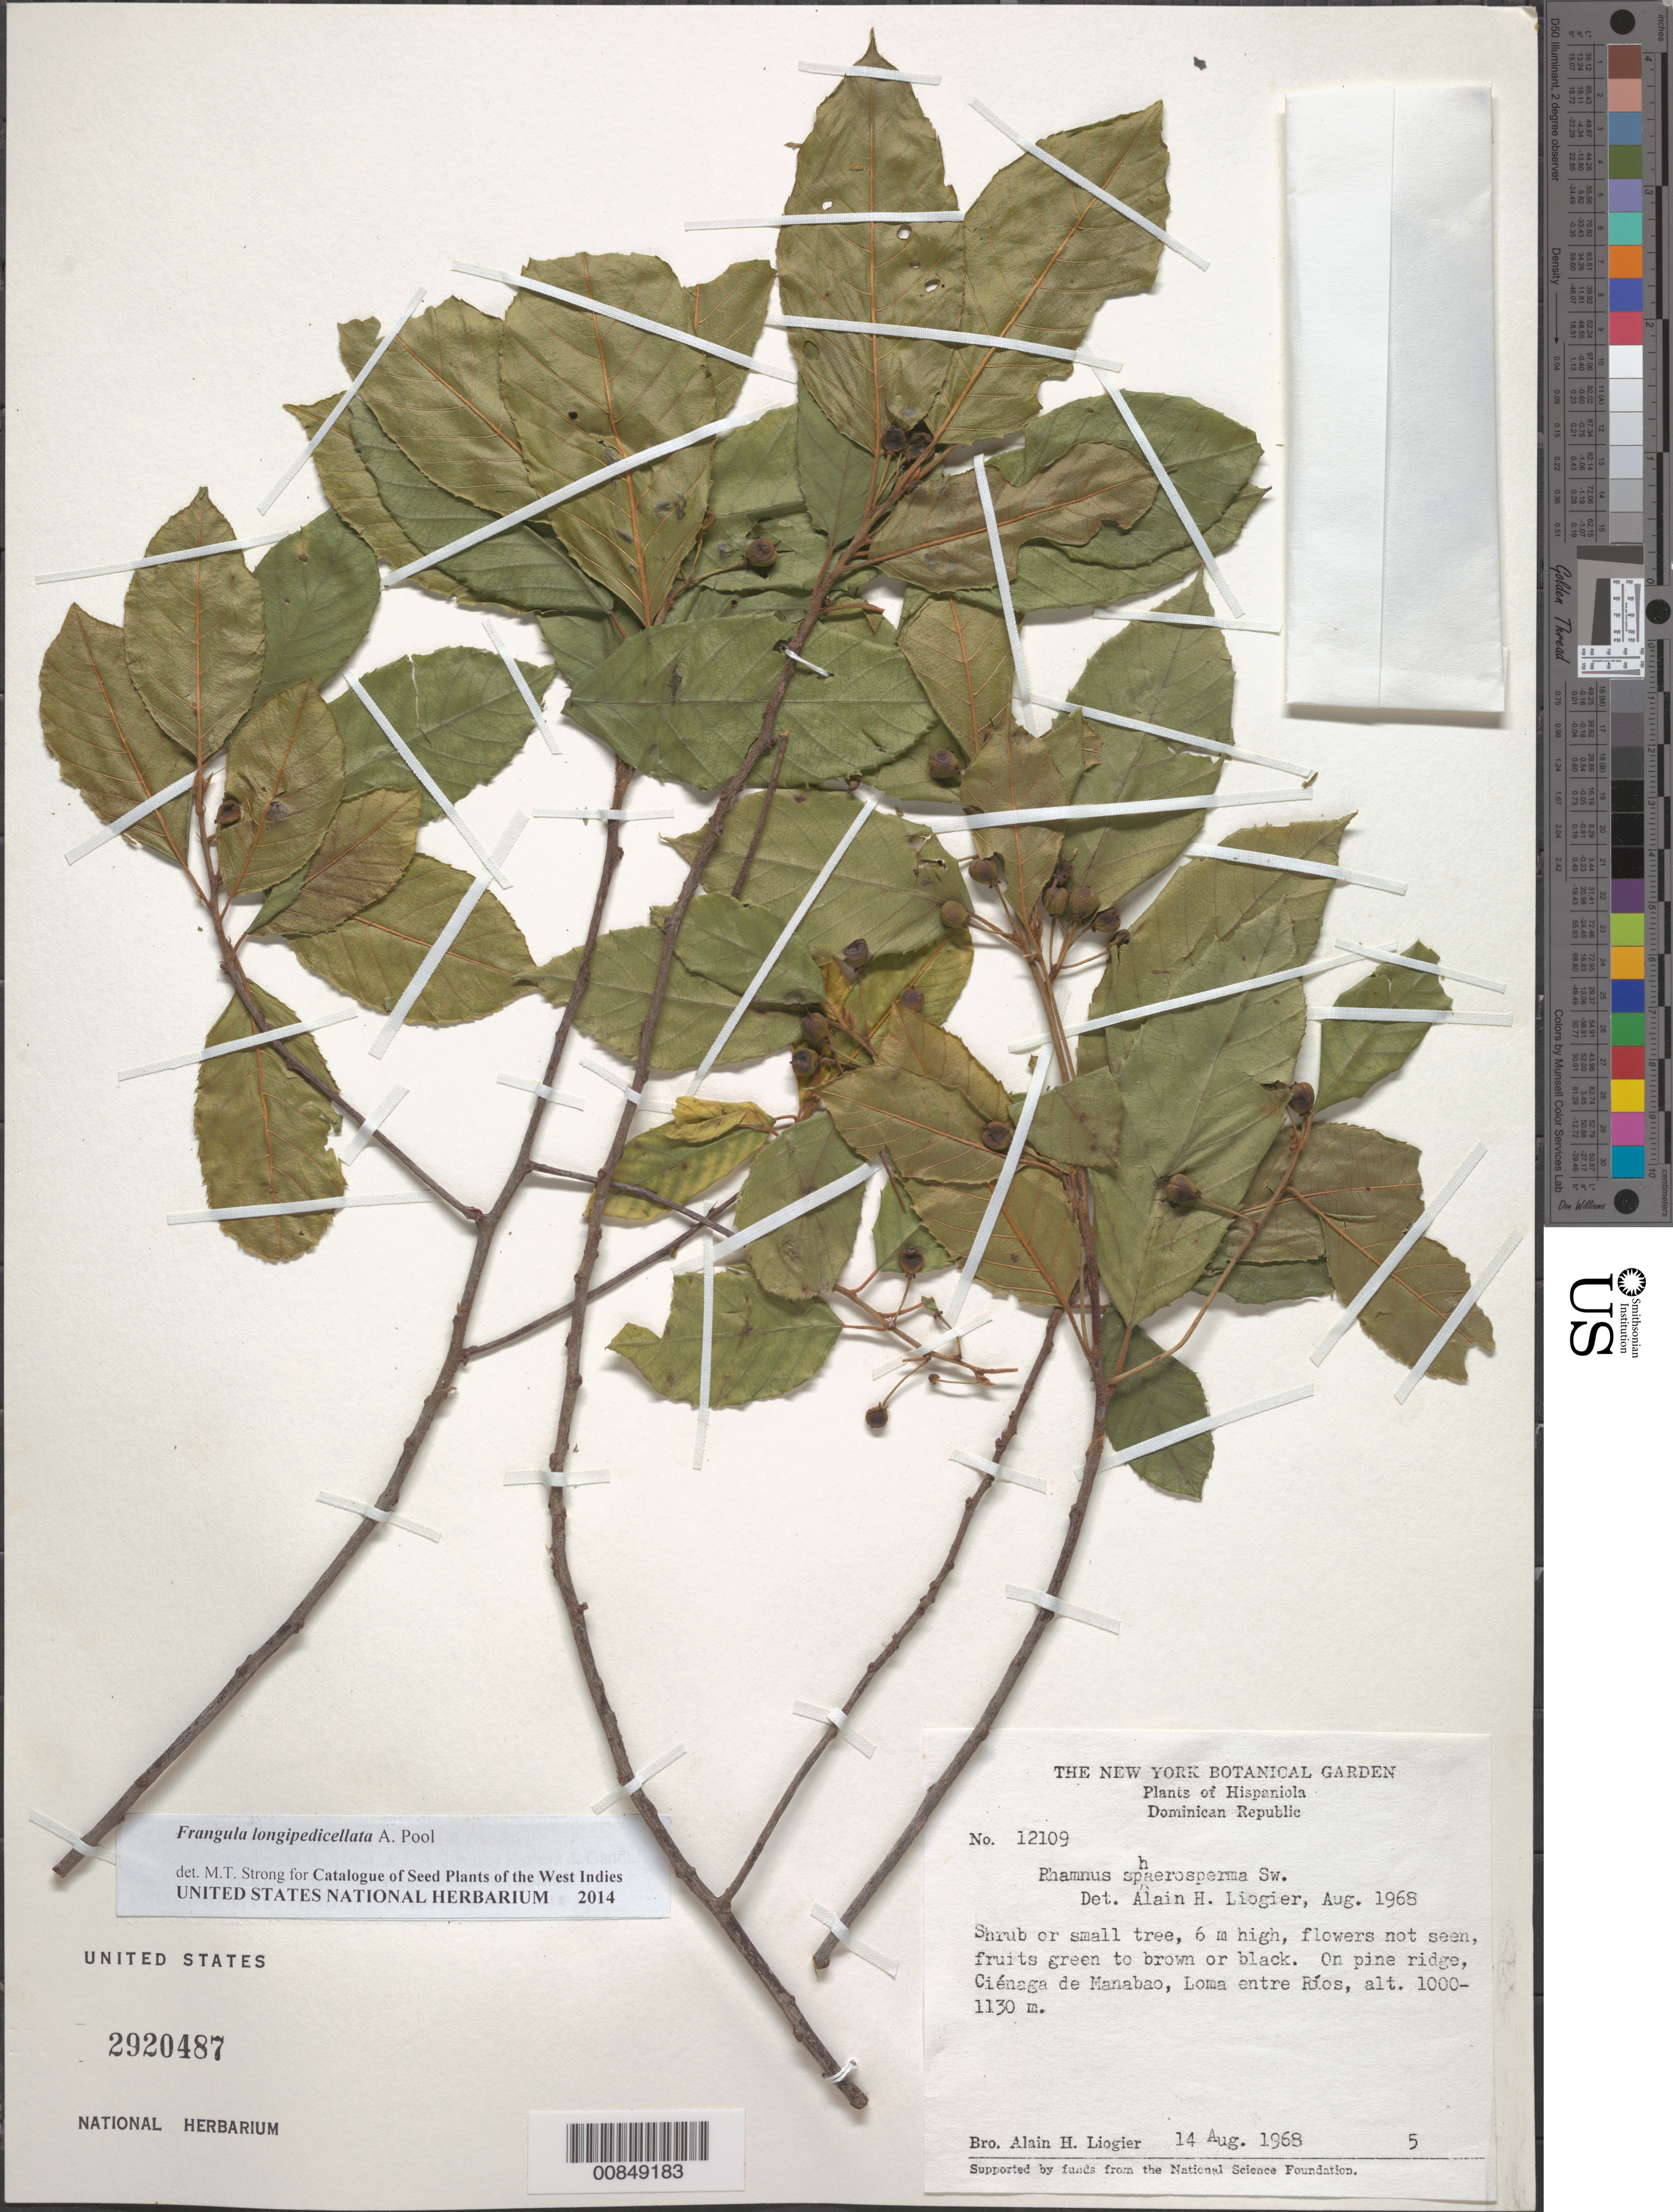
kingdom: Plantae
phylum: Tracheophyta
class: Magnoliopsida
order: Rosales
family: Rhamnaceae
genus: Frangula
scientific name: Frangula longipedicellata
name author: A. Pool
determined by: Strong, M. T., (US), Smithsonian Institution - National Museum of Natural History (UNITED STATES)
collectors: A. H. Liogier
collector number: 12109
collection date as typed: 14 Aug 1968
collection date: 1968-08-14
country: Dominican Republic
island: Hispaniola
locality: Ciénaga de Manabao, Loma entre Ríos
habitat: On pine ridge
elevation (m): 1000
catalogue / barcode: US 2920487